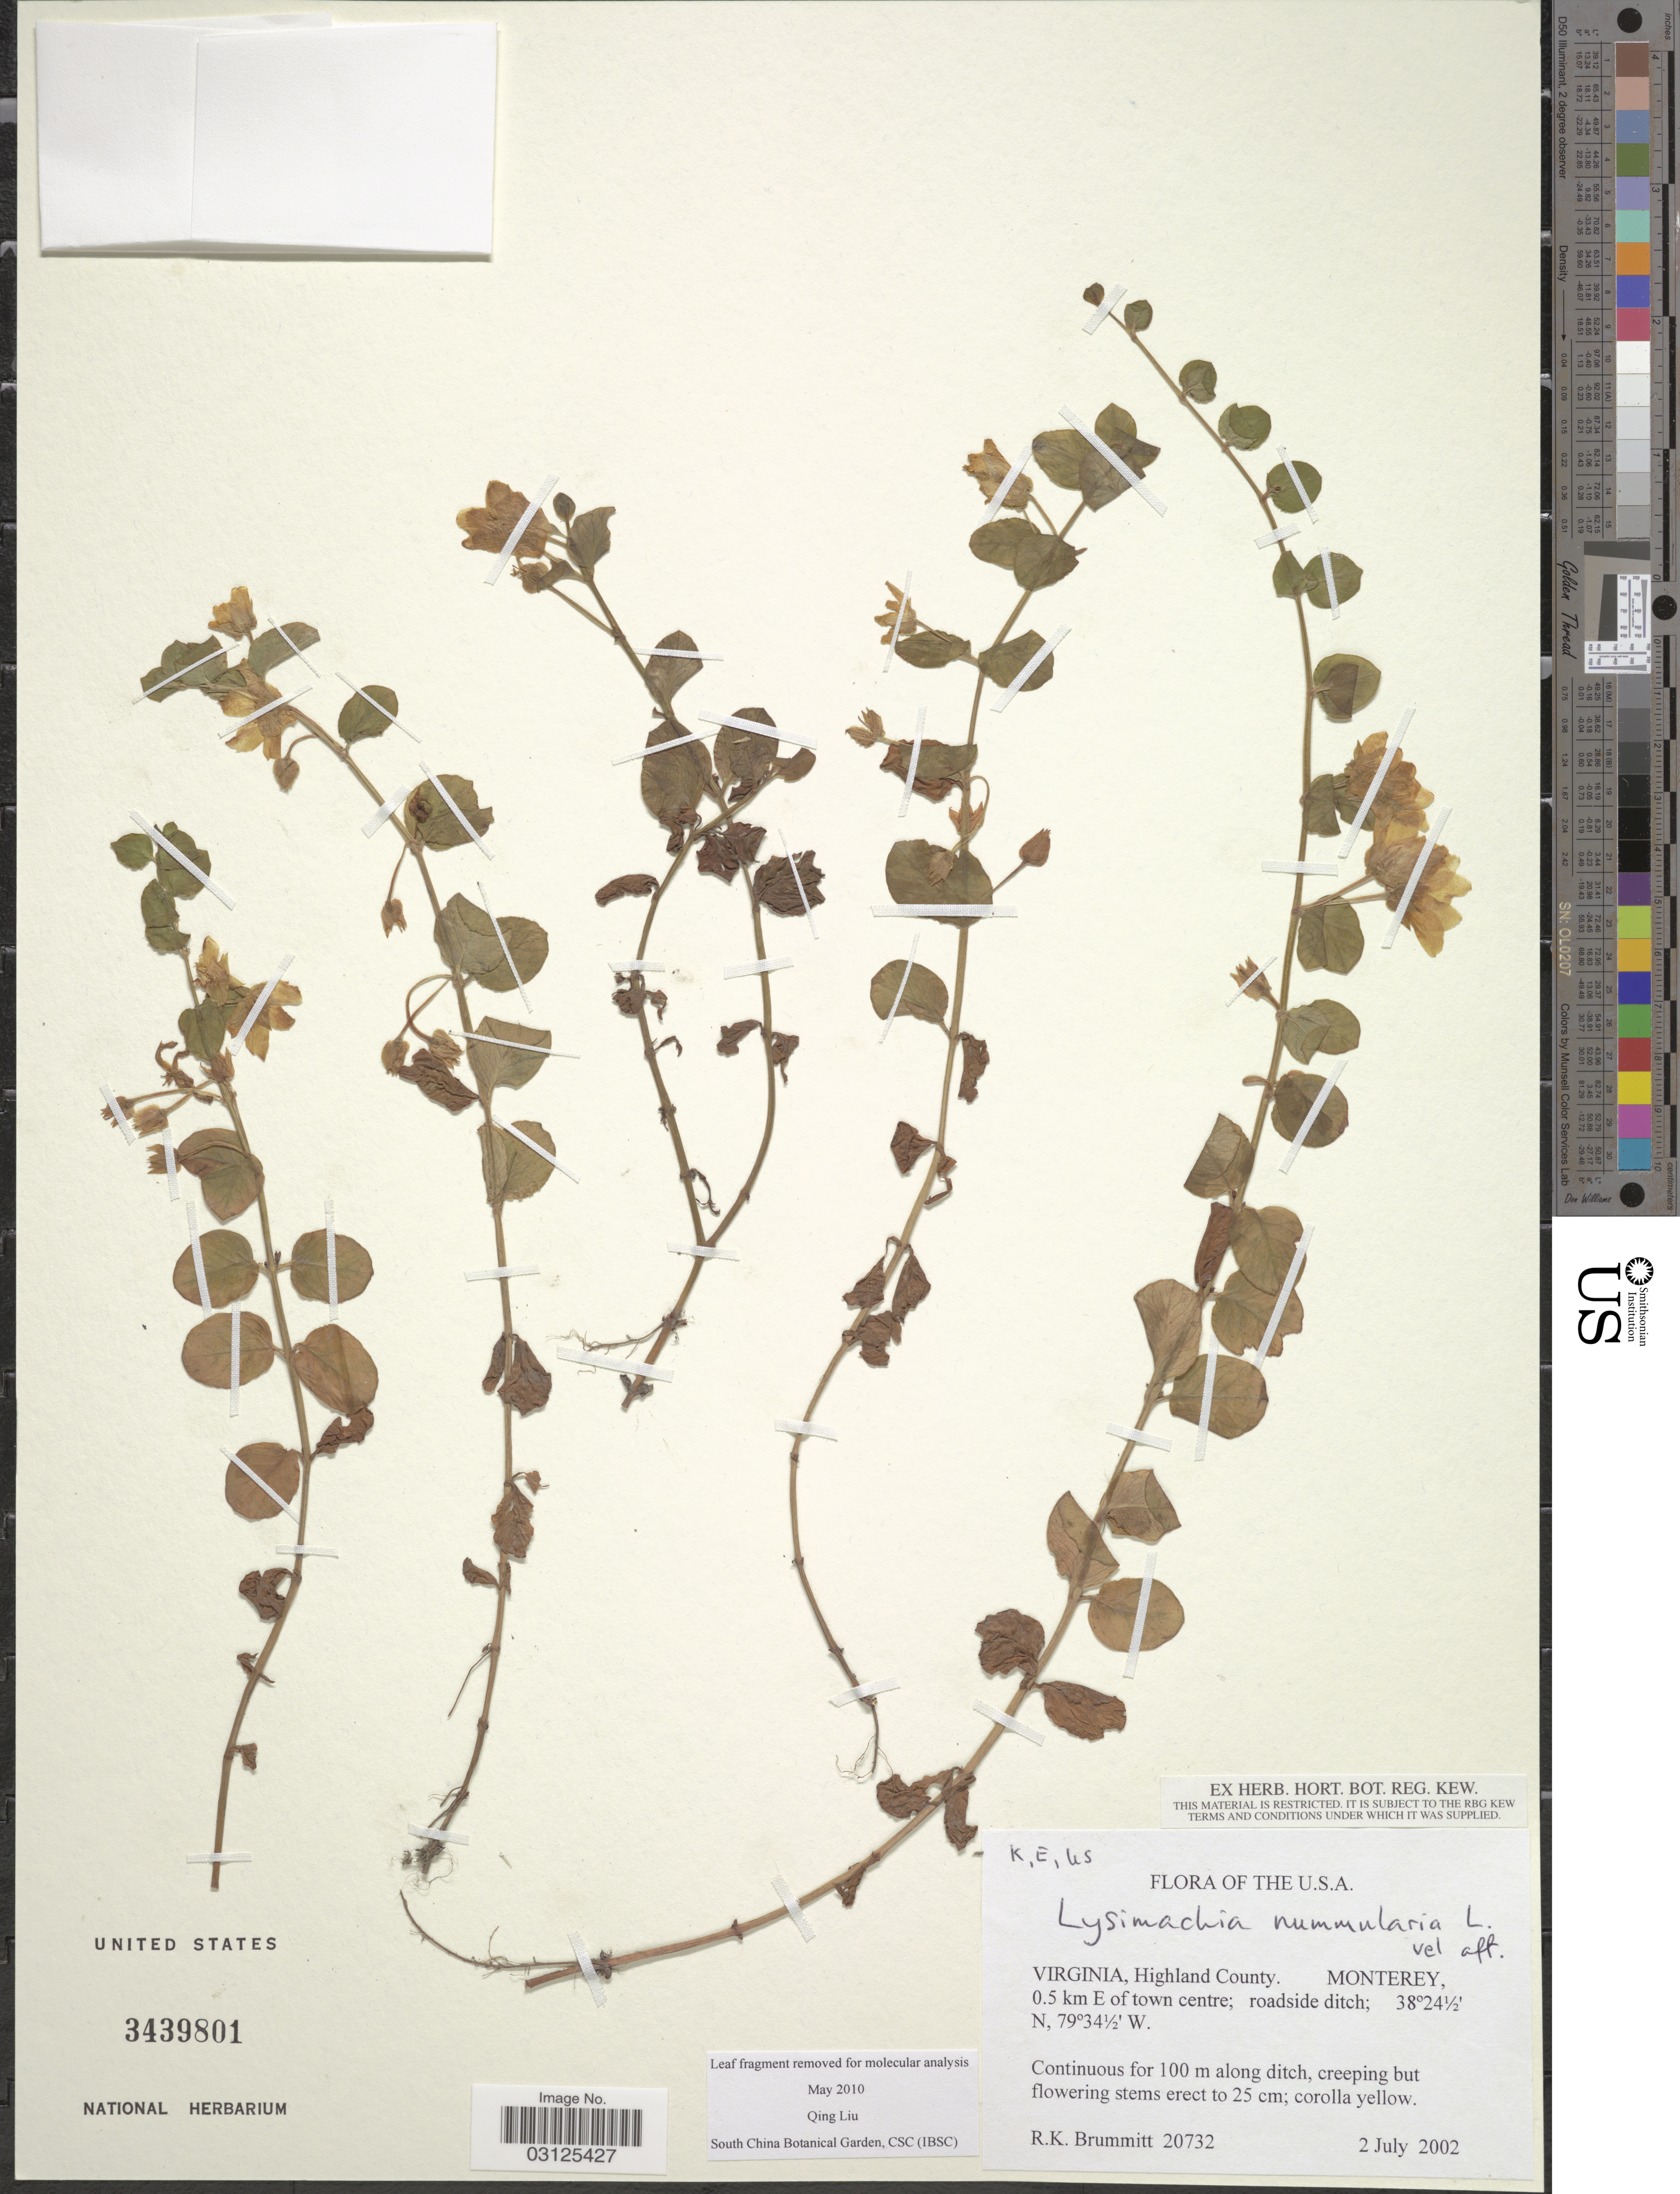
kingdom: Plantae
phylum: Tracheophyta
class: Magnoliopsida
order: Ericales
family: Primulaceae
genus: Lysimachia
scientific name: Lysimachia nummularia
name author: L.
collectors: R. K. Brummitt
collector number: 20732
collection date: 2002-07-02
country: United States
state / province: Virginia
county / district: Highland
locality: Highland County, Monterey, 0.5 km E of town centre; roadside ditch.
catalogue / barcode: US 3439801